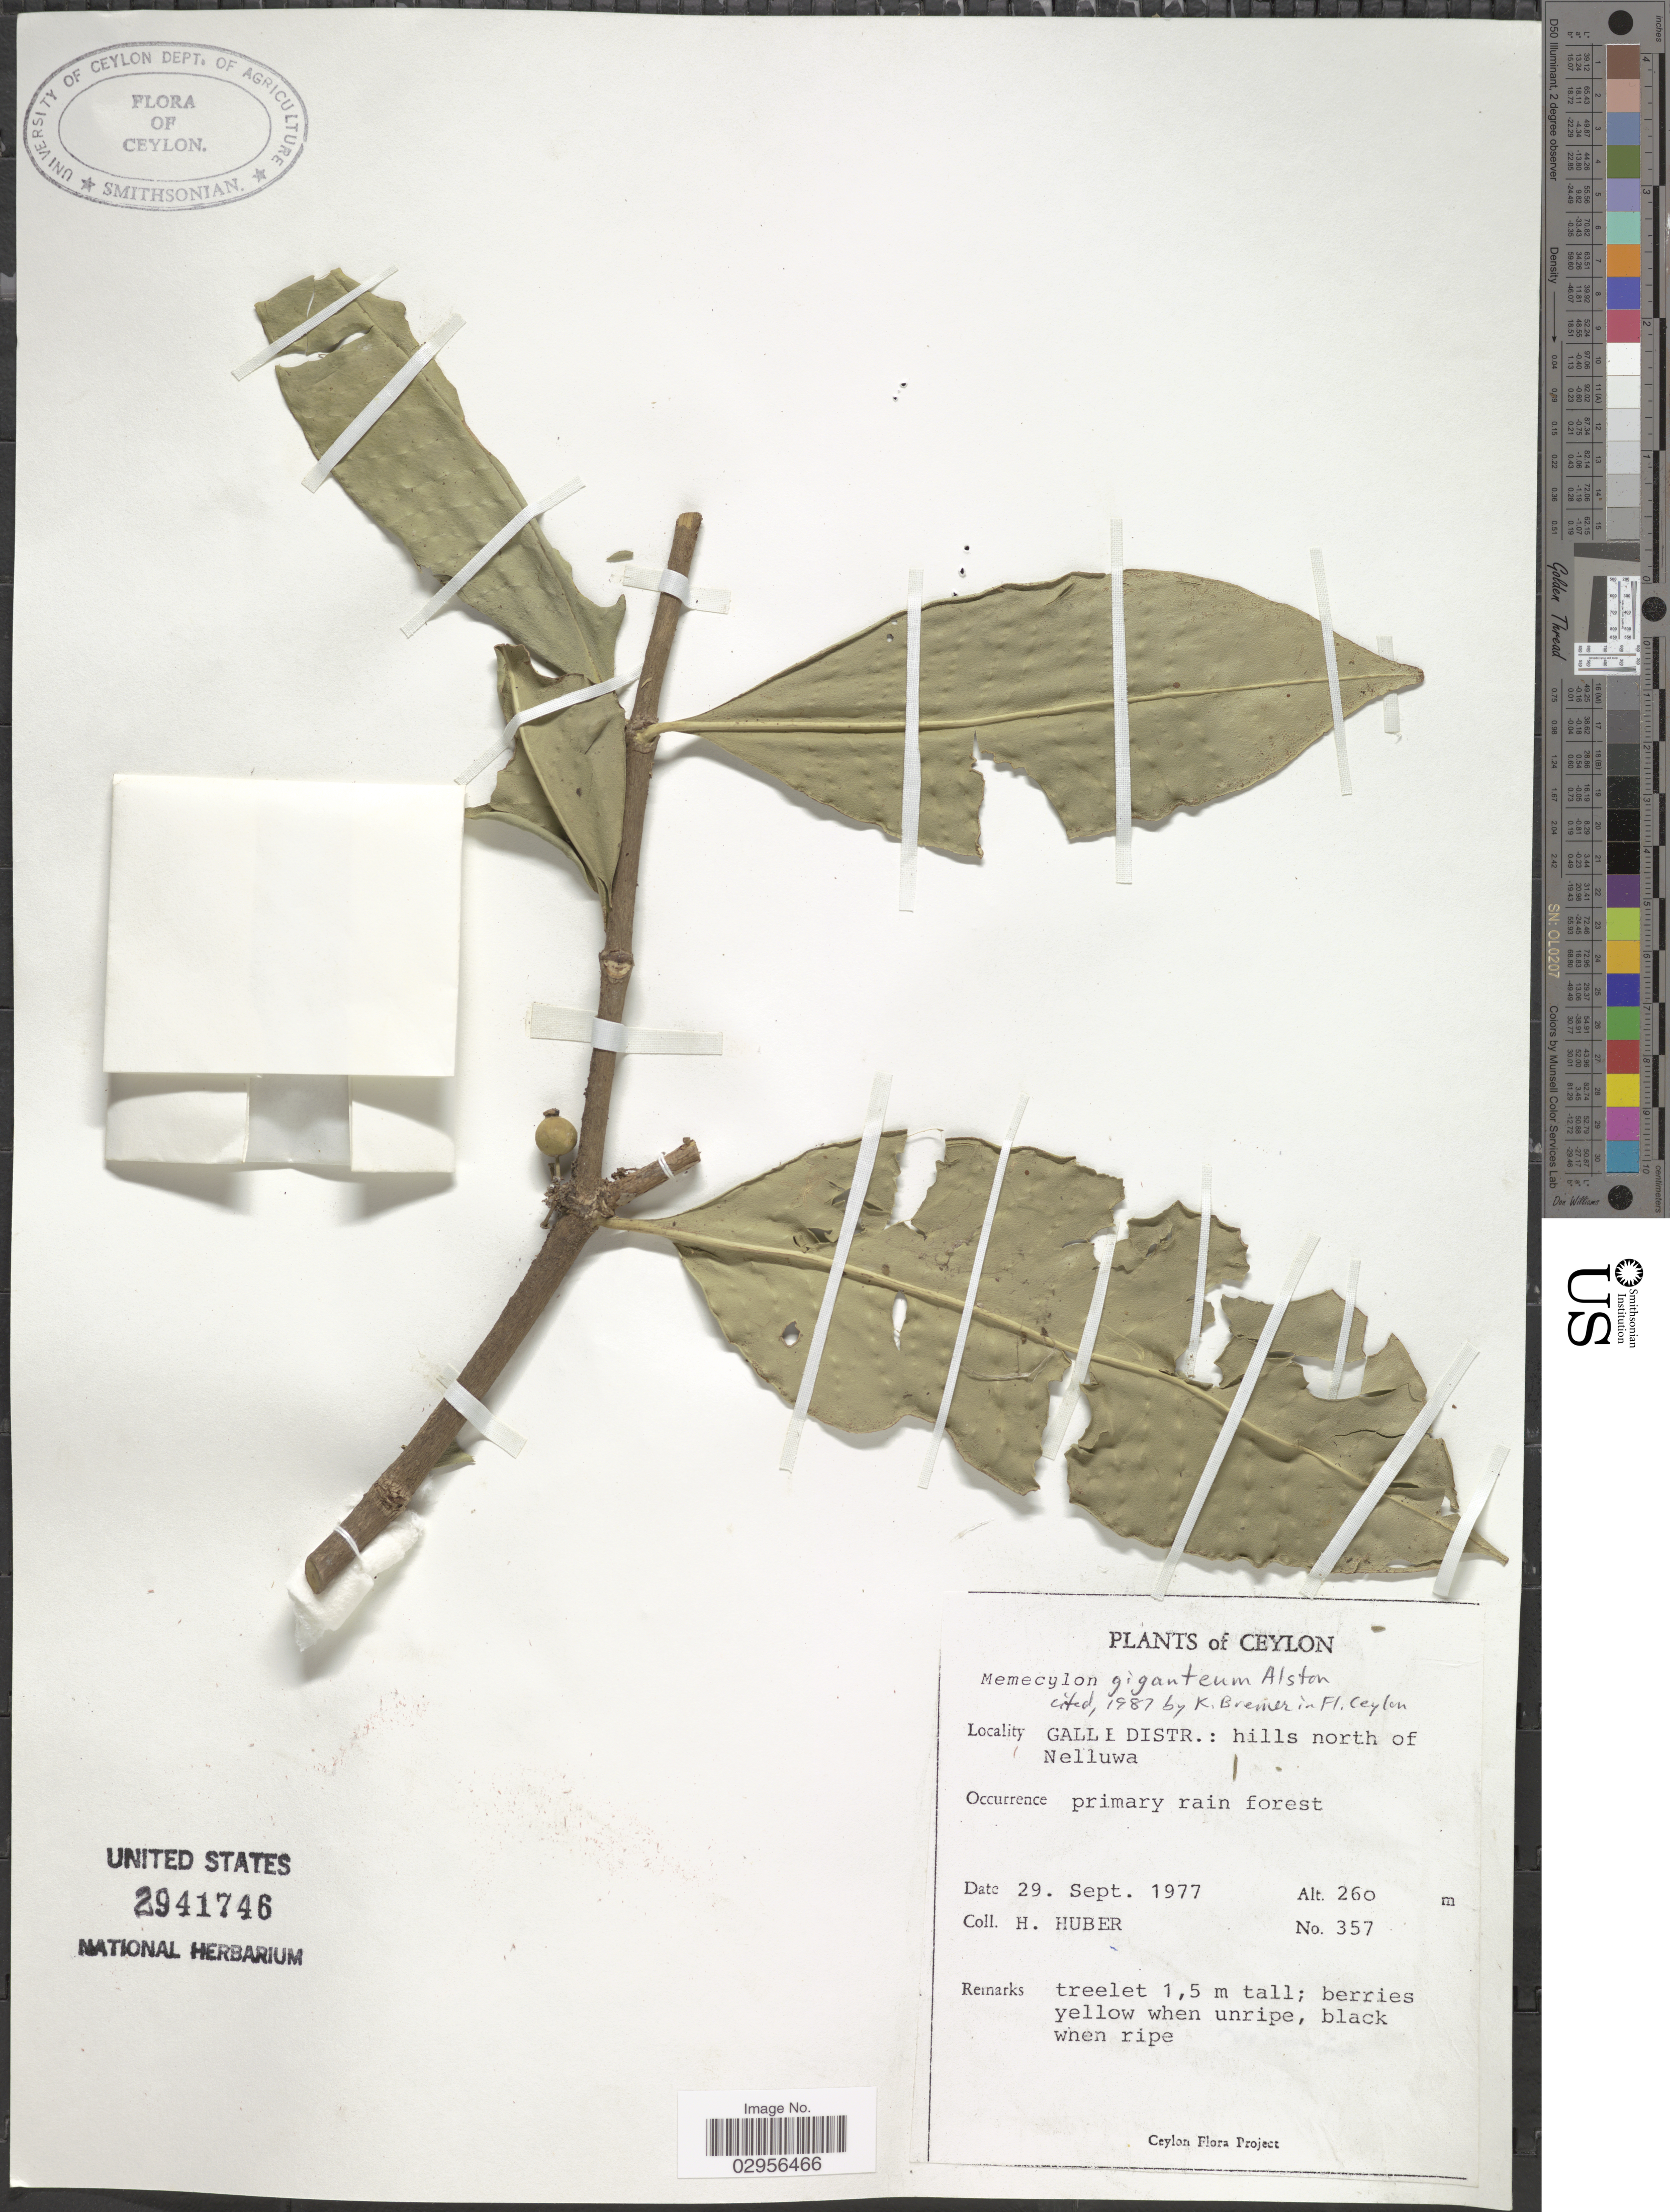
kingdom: Plantae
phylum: Tracheophyta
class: Magnoliopsida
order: Myrtales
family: Melastomataceae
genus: Memecylon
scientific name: Memecylon giganteum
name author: Alston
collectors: H. Huber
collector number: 357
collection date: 1977-09-29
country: Sri Lanka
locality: Ceylon, Galle Distr.: hills north of Nelluwa.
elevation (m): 260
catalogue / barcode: US 2941746